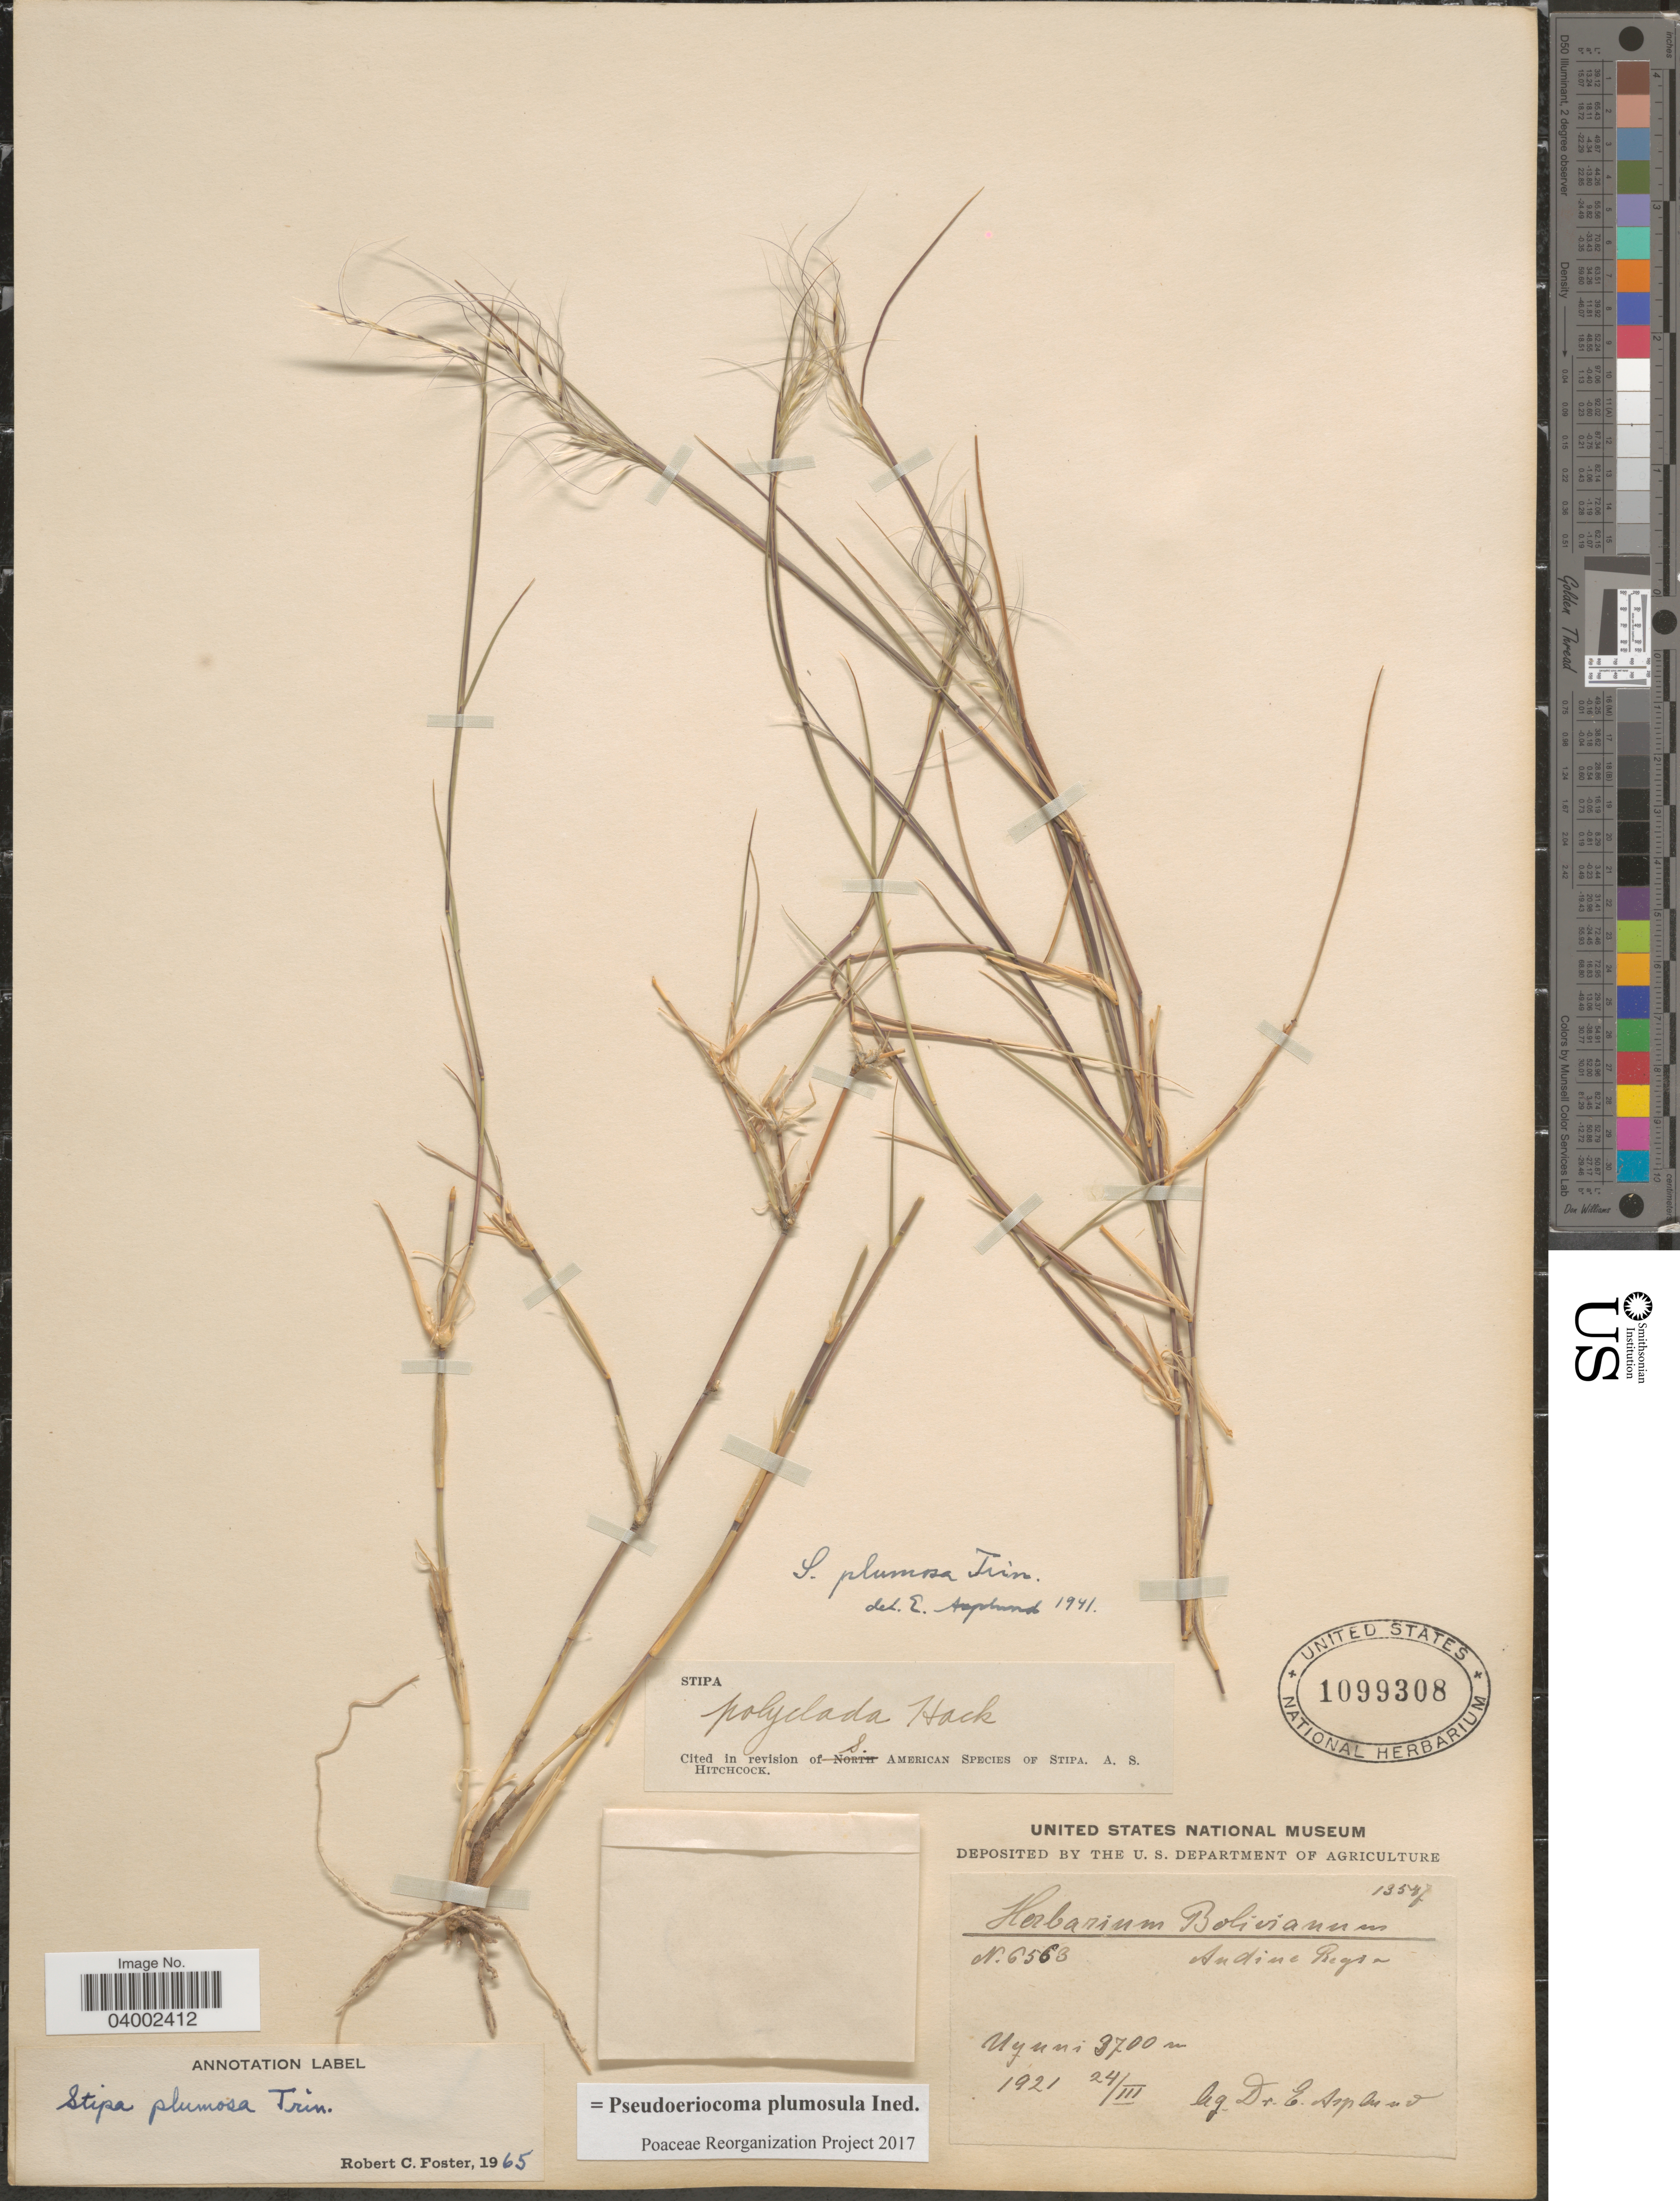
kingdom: Plantae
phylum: Tracheophyta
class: Liliopsida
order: Poales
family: Poaceae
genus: Pseudoeriocoma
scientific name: Pseudoeriocoma plumosula ined.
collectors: E. Asplund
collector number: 6563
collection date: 1921-03-24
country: Bolivia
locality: Andine Region. Uyuni.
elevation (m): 3700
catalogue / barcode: US 1099308